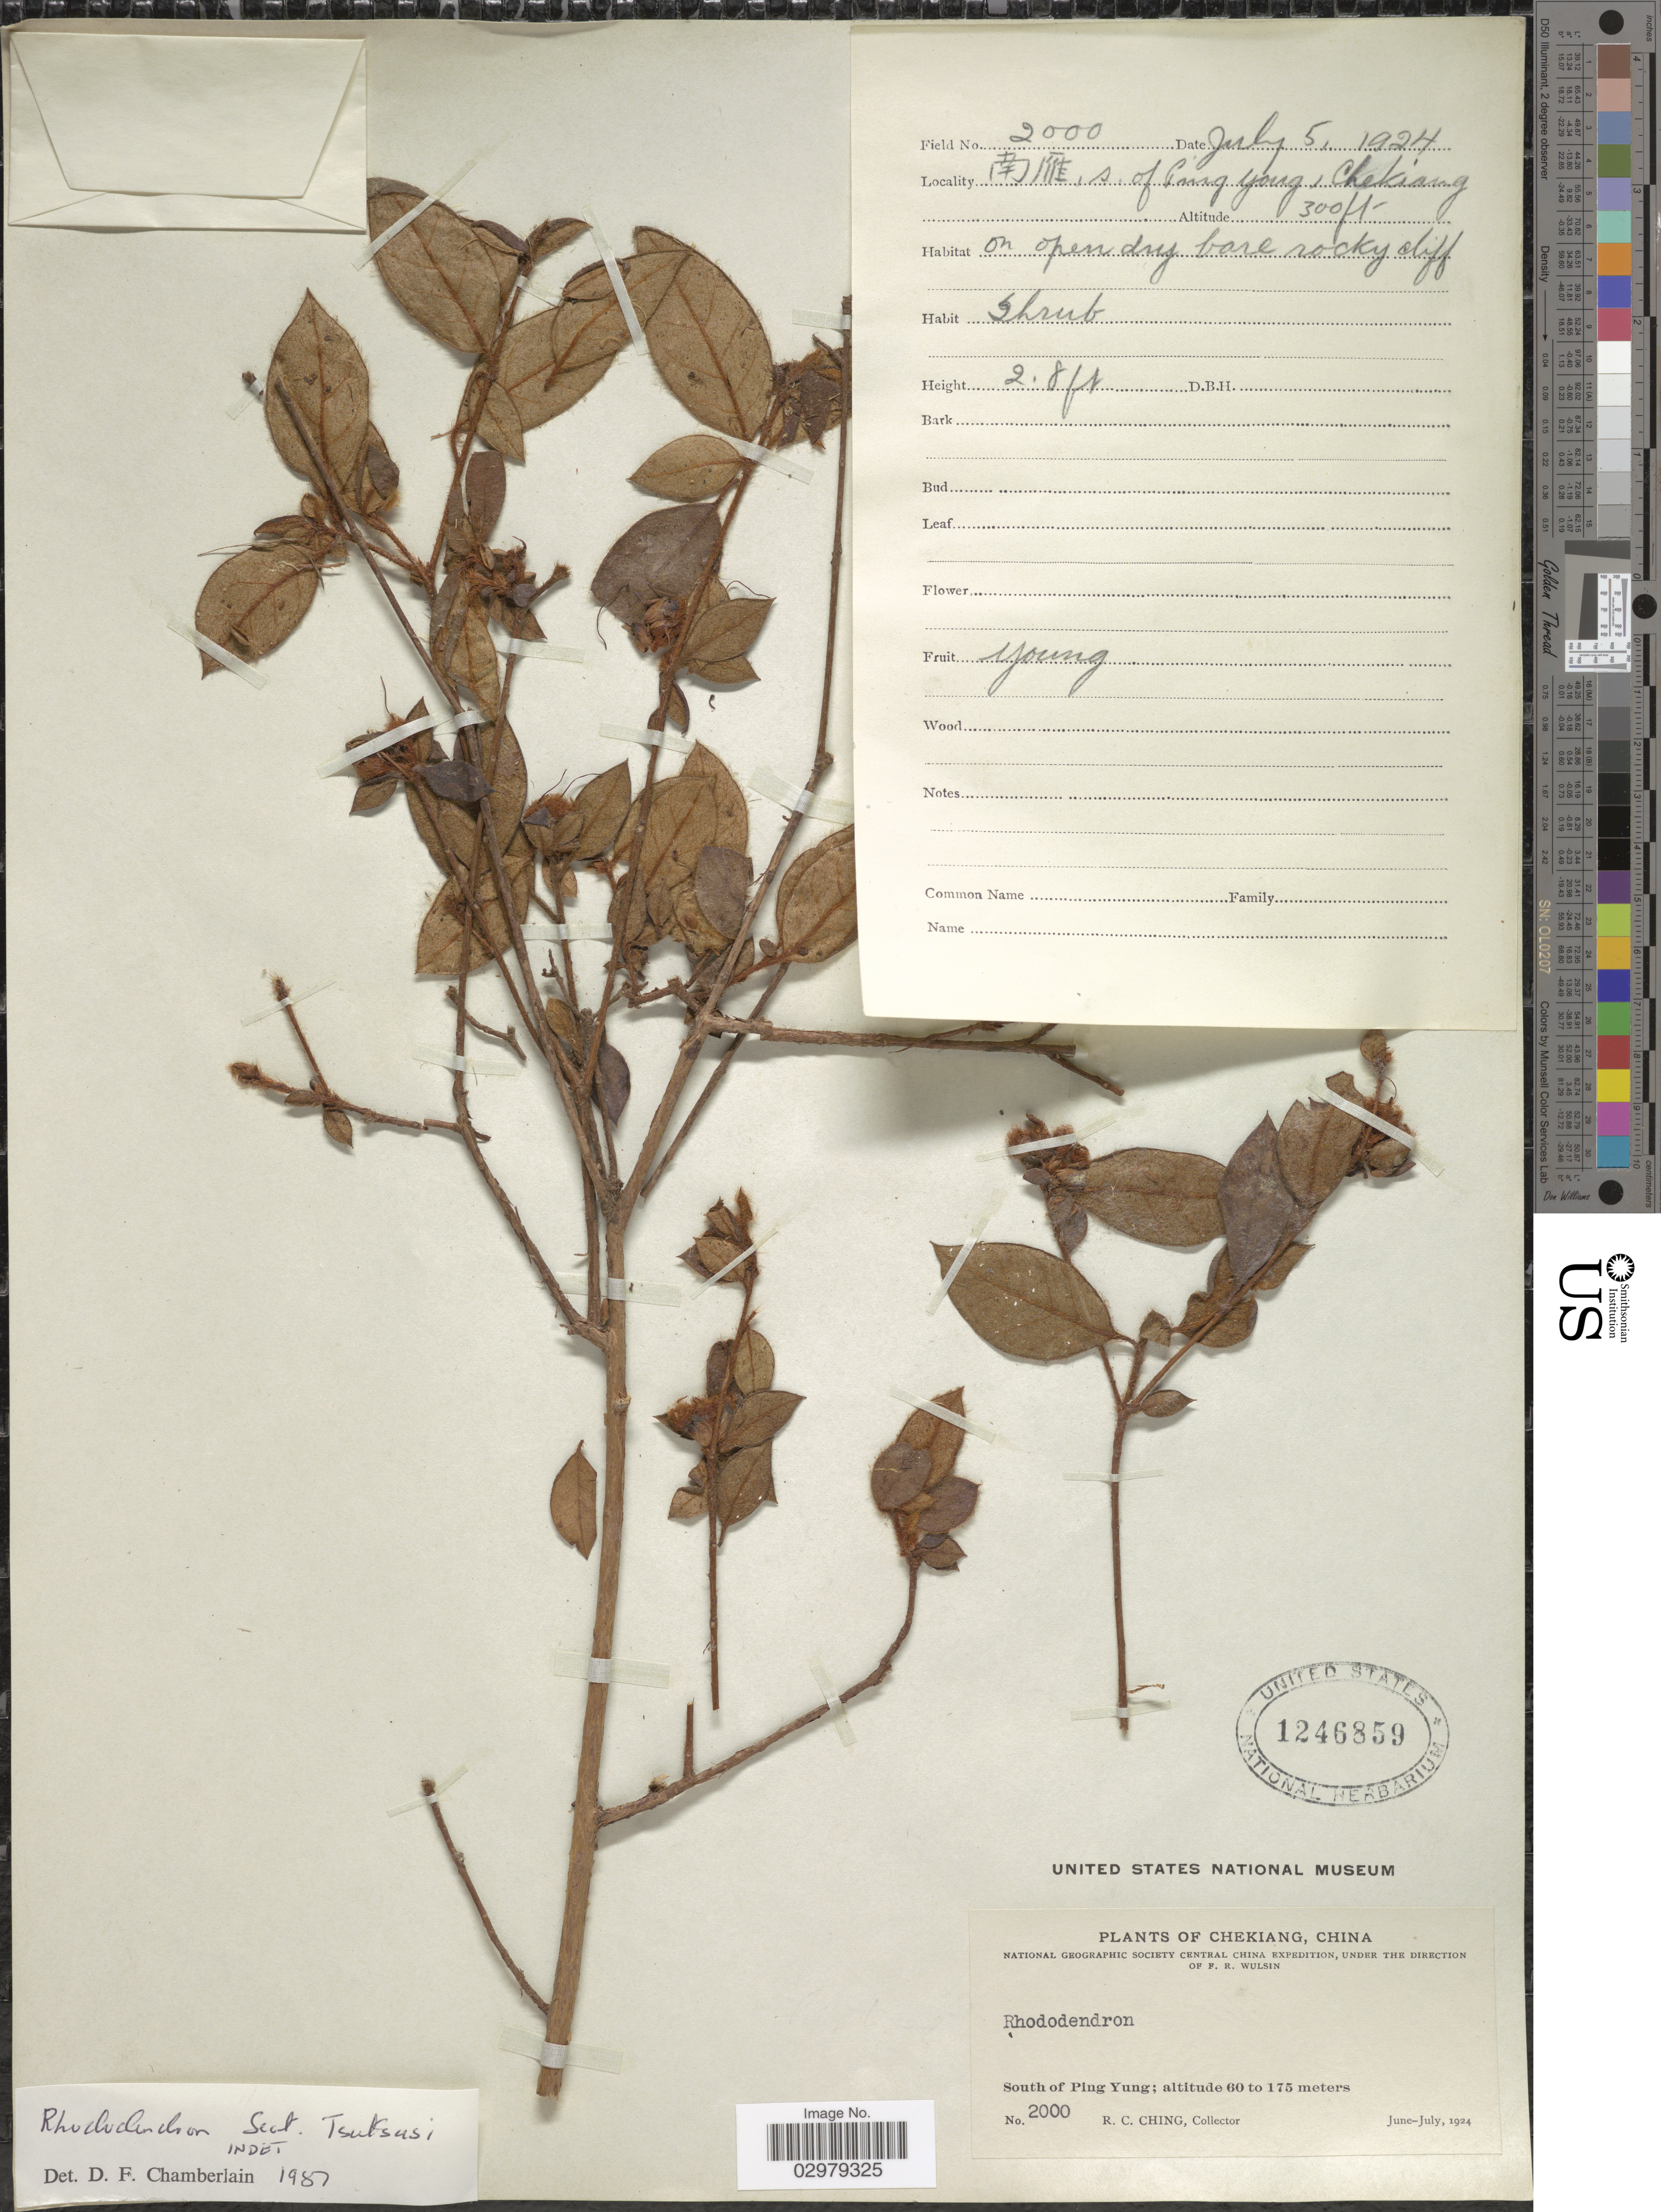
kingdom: Plantae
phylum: Tracheophyta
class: Magnoliopsida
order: Ericales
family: Ericaceae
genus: Rhododendron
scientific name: Rhododendron sp.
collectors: R. C. Ching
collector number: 2000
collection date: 1924-07-05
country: China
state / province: Zhejiang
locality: Chekiang. South of Ping Yung.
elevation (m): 91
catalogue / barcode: US 1246859